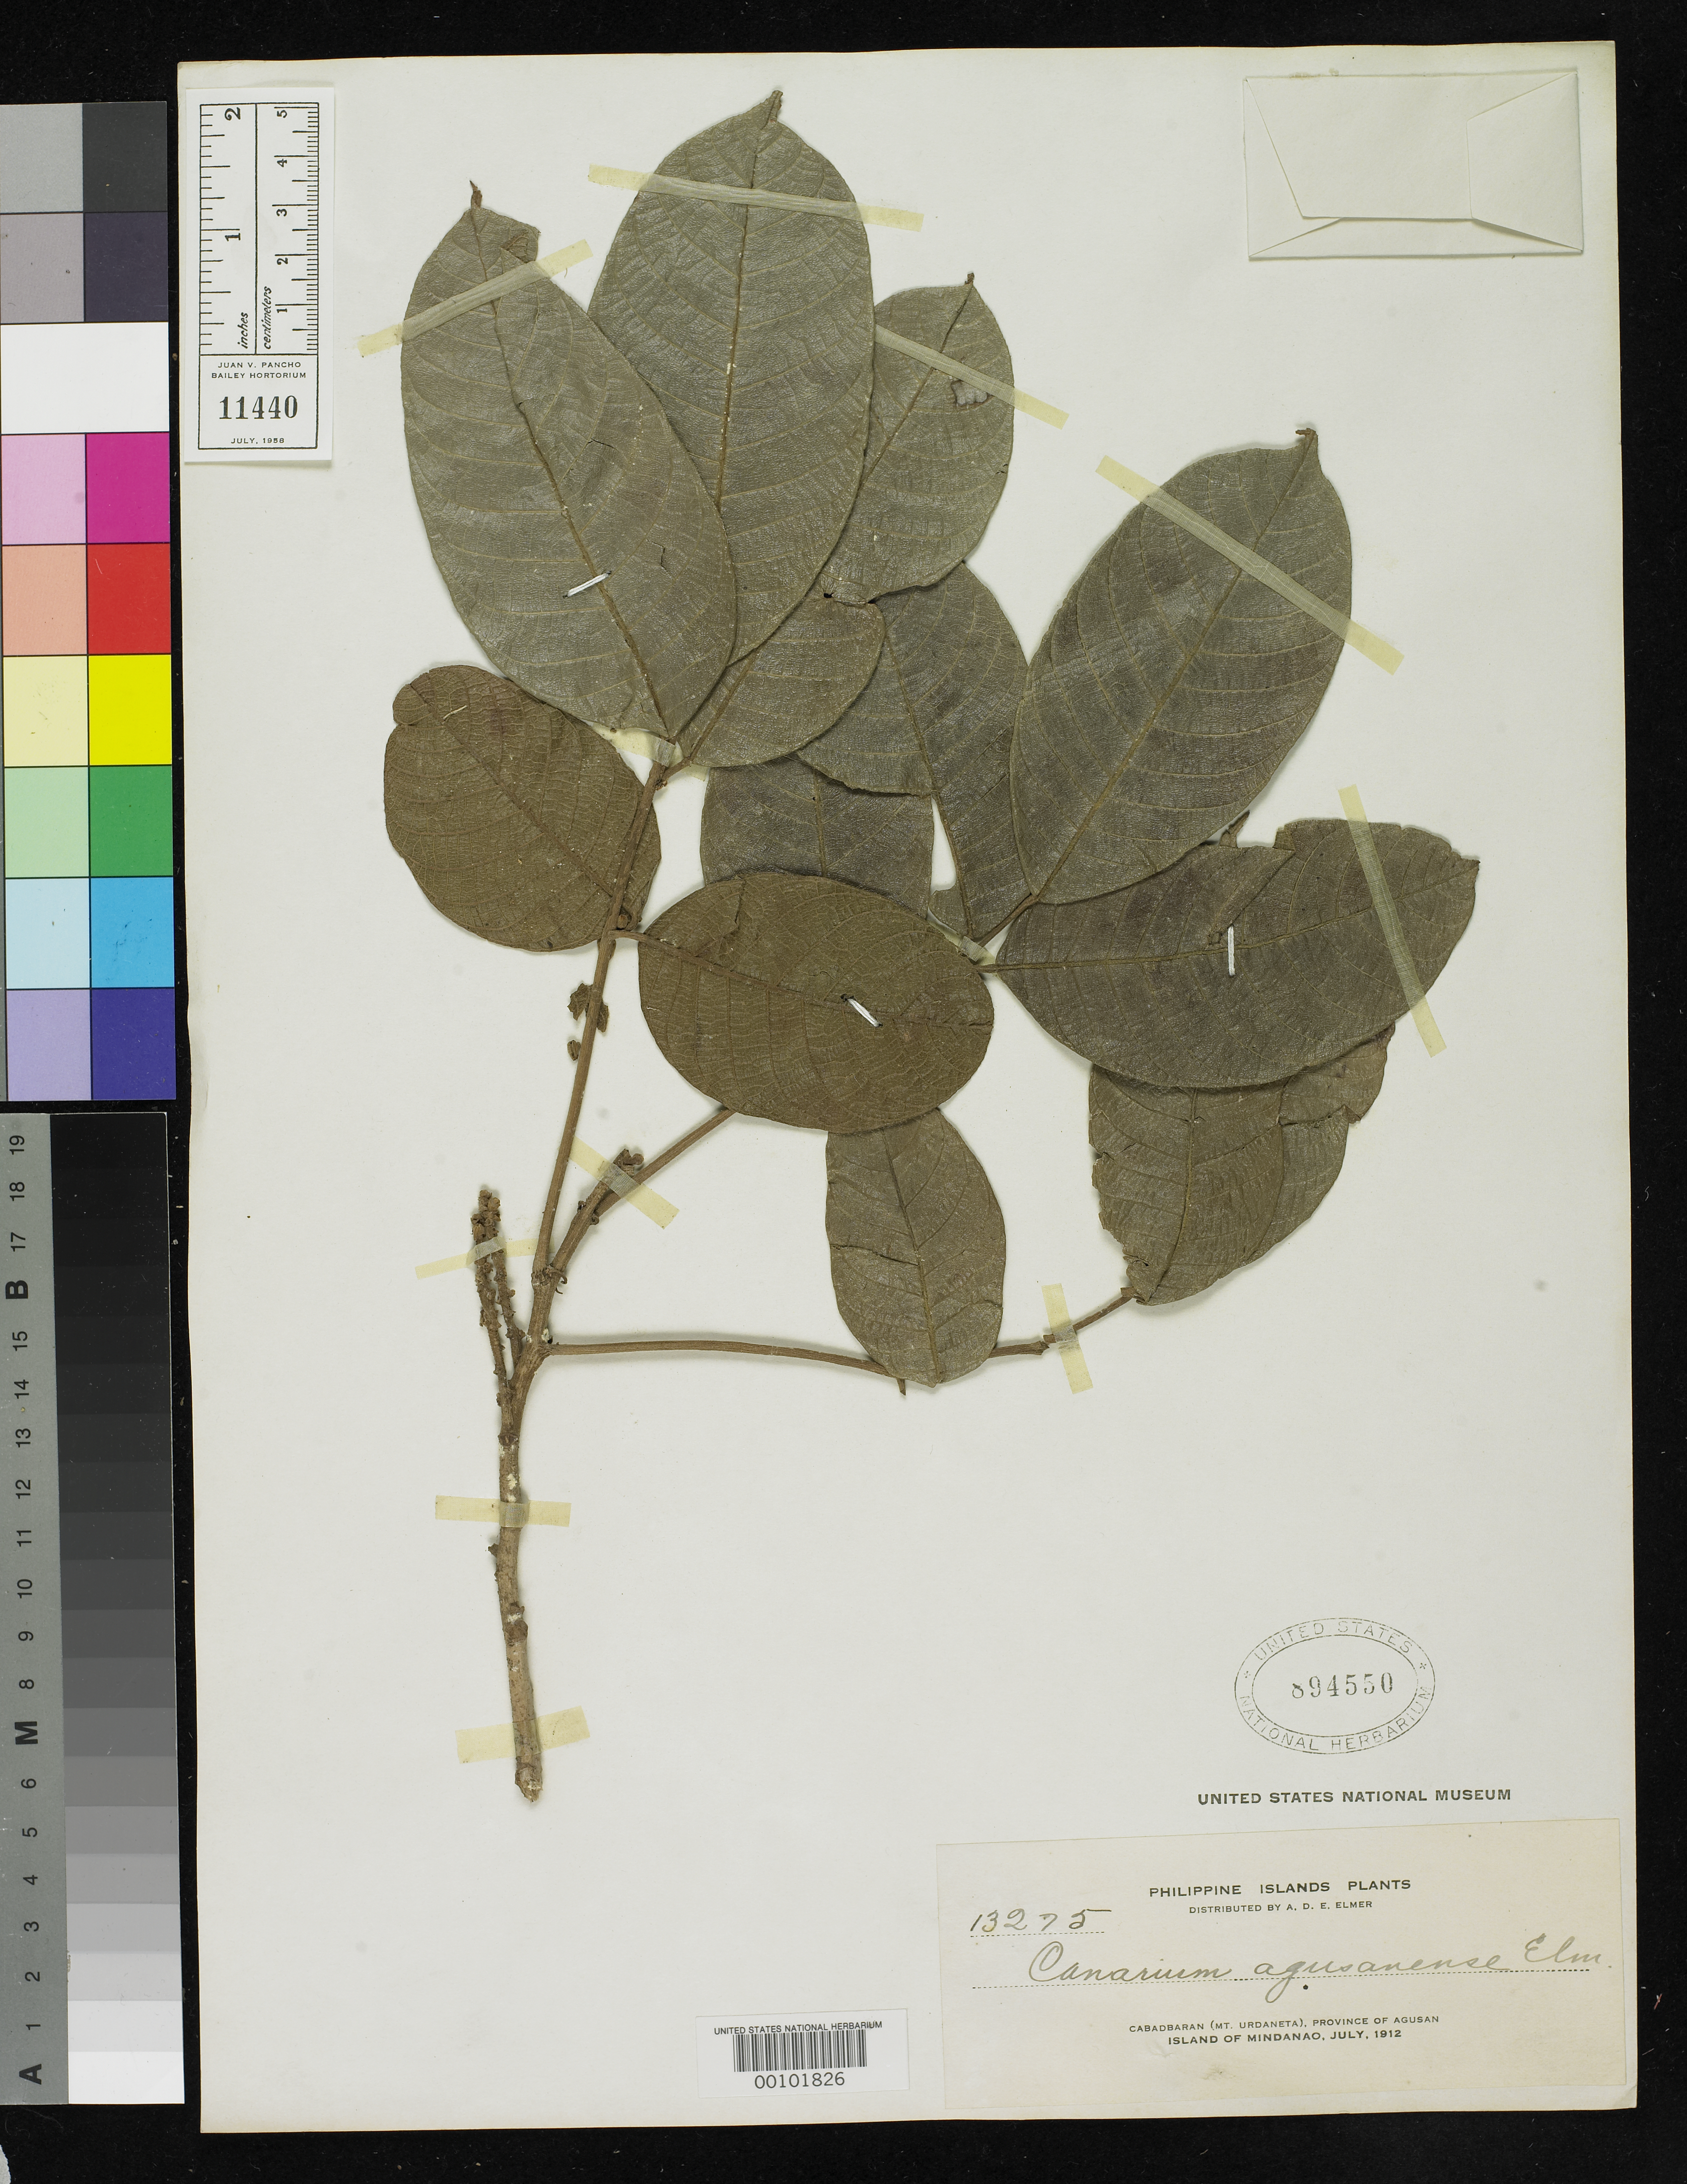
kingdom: Plantae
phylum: Tracheophyta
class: Magnoliopsida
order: Sapindales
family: Burseraceae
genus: Canarium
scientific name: Canarium agusanense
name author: Elmer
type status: Isotype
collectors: A. D. E. Elmer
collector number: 13275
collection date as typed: Jul 1912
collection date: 1912-07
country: Philippines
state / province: Caraga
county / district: Agusan del Norte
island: Mindanao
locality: Cabadbaran, Mt. Urdaneta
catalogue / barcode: US 894550